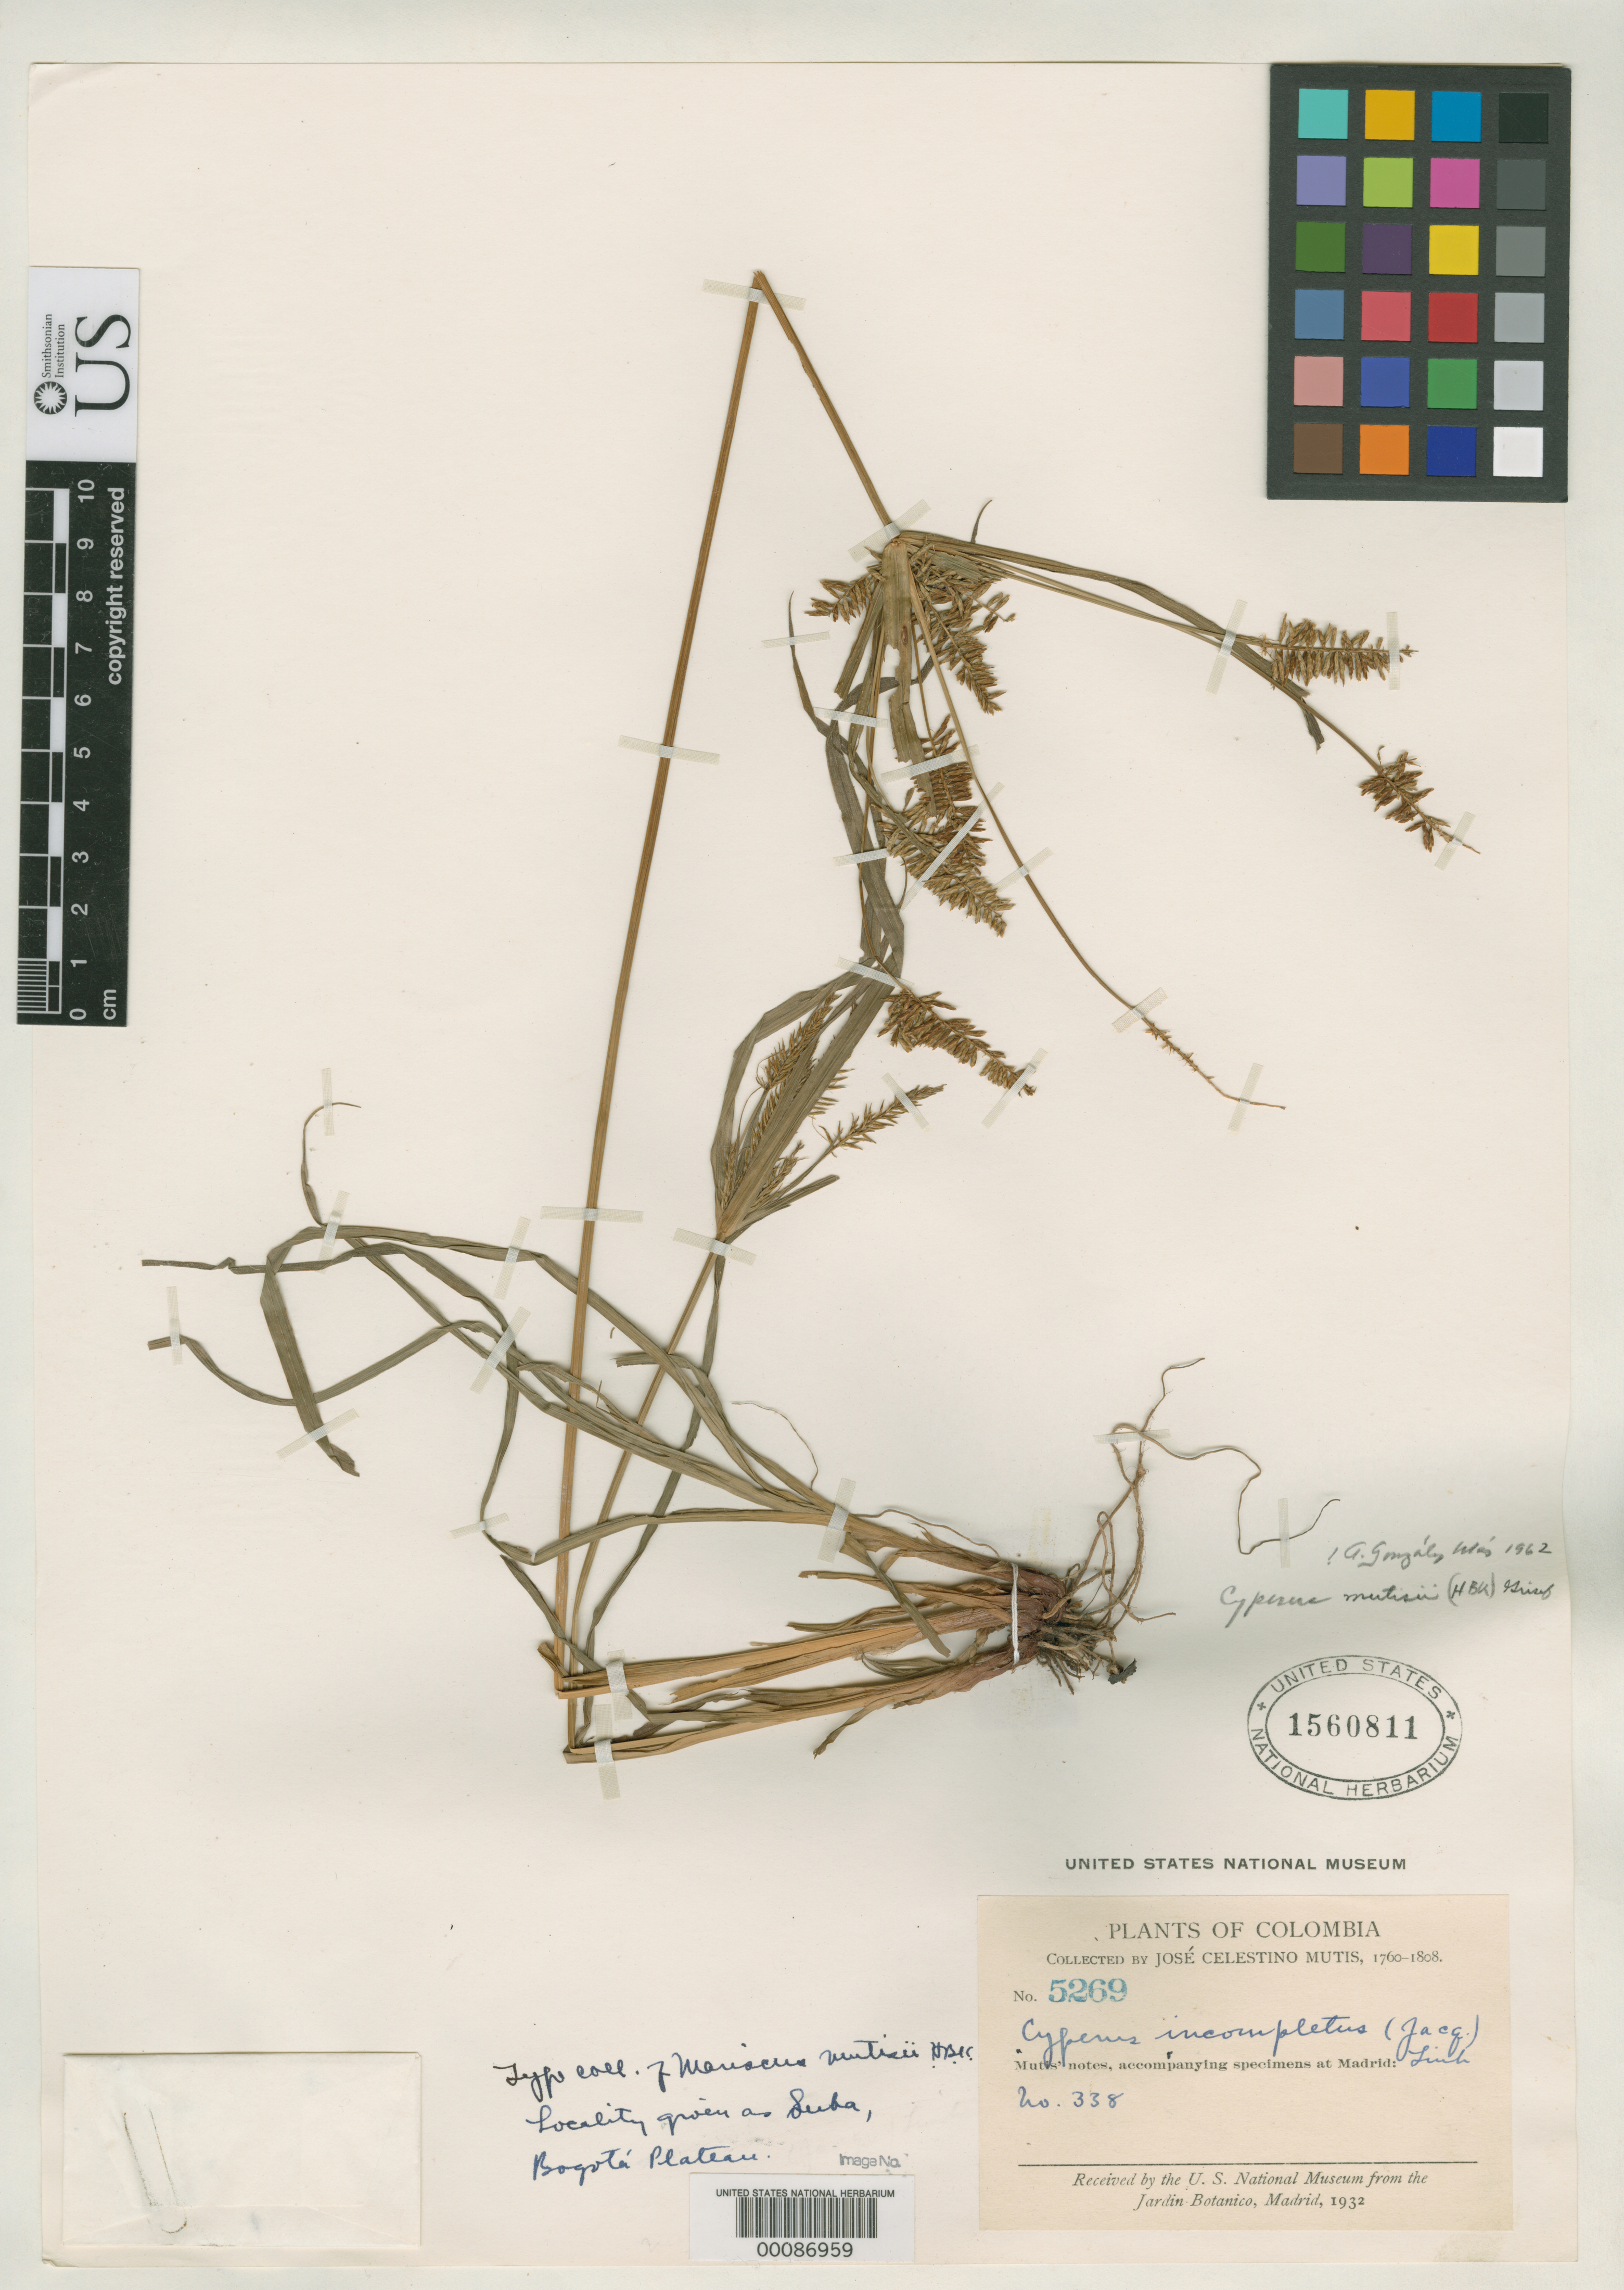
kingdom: Plantae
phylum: Tracheophyta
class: Liliopsida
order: Poales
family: Cyperaceae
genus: Mariscus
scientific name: Mariscus mutisii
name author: Kunth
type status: Type Collection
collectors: J. C. B. Mutis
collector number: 5269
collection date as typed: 1760 to -- --- 1808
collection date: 1760/1808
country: Colombia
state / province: Cundinamarca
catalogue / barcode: US 1560811